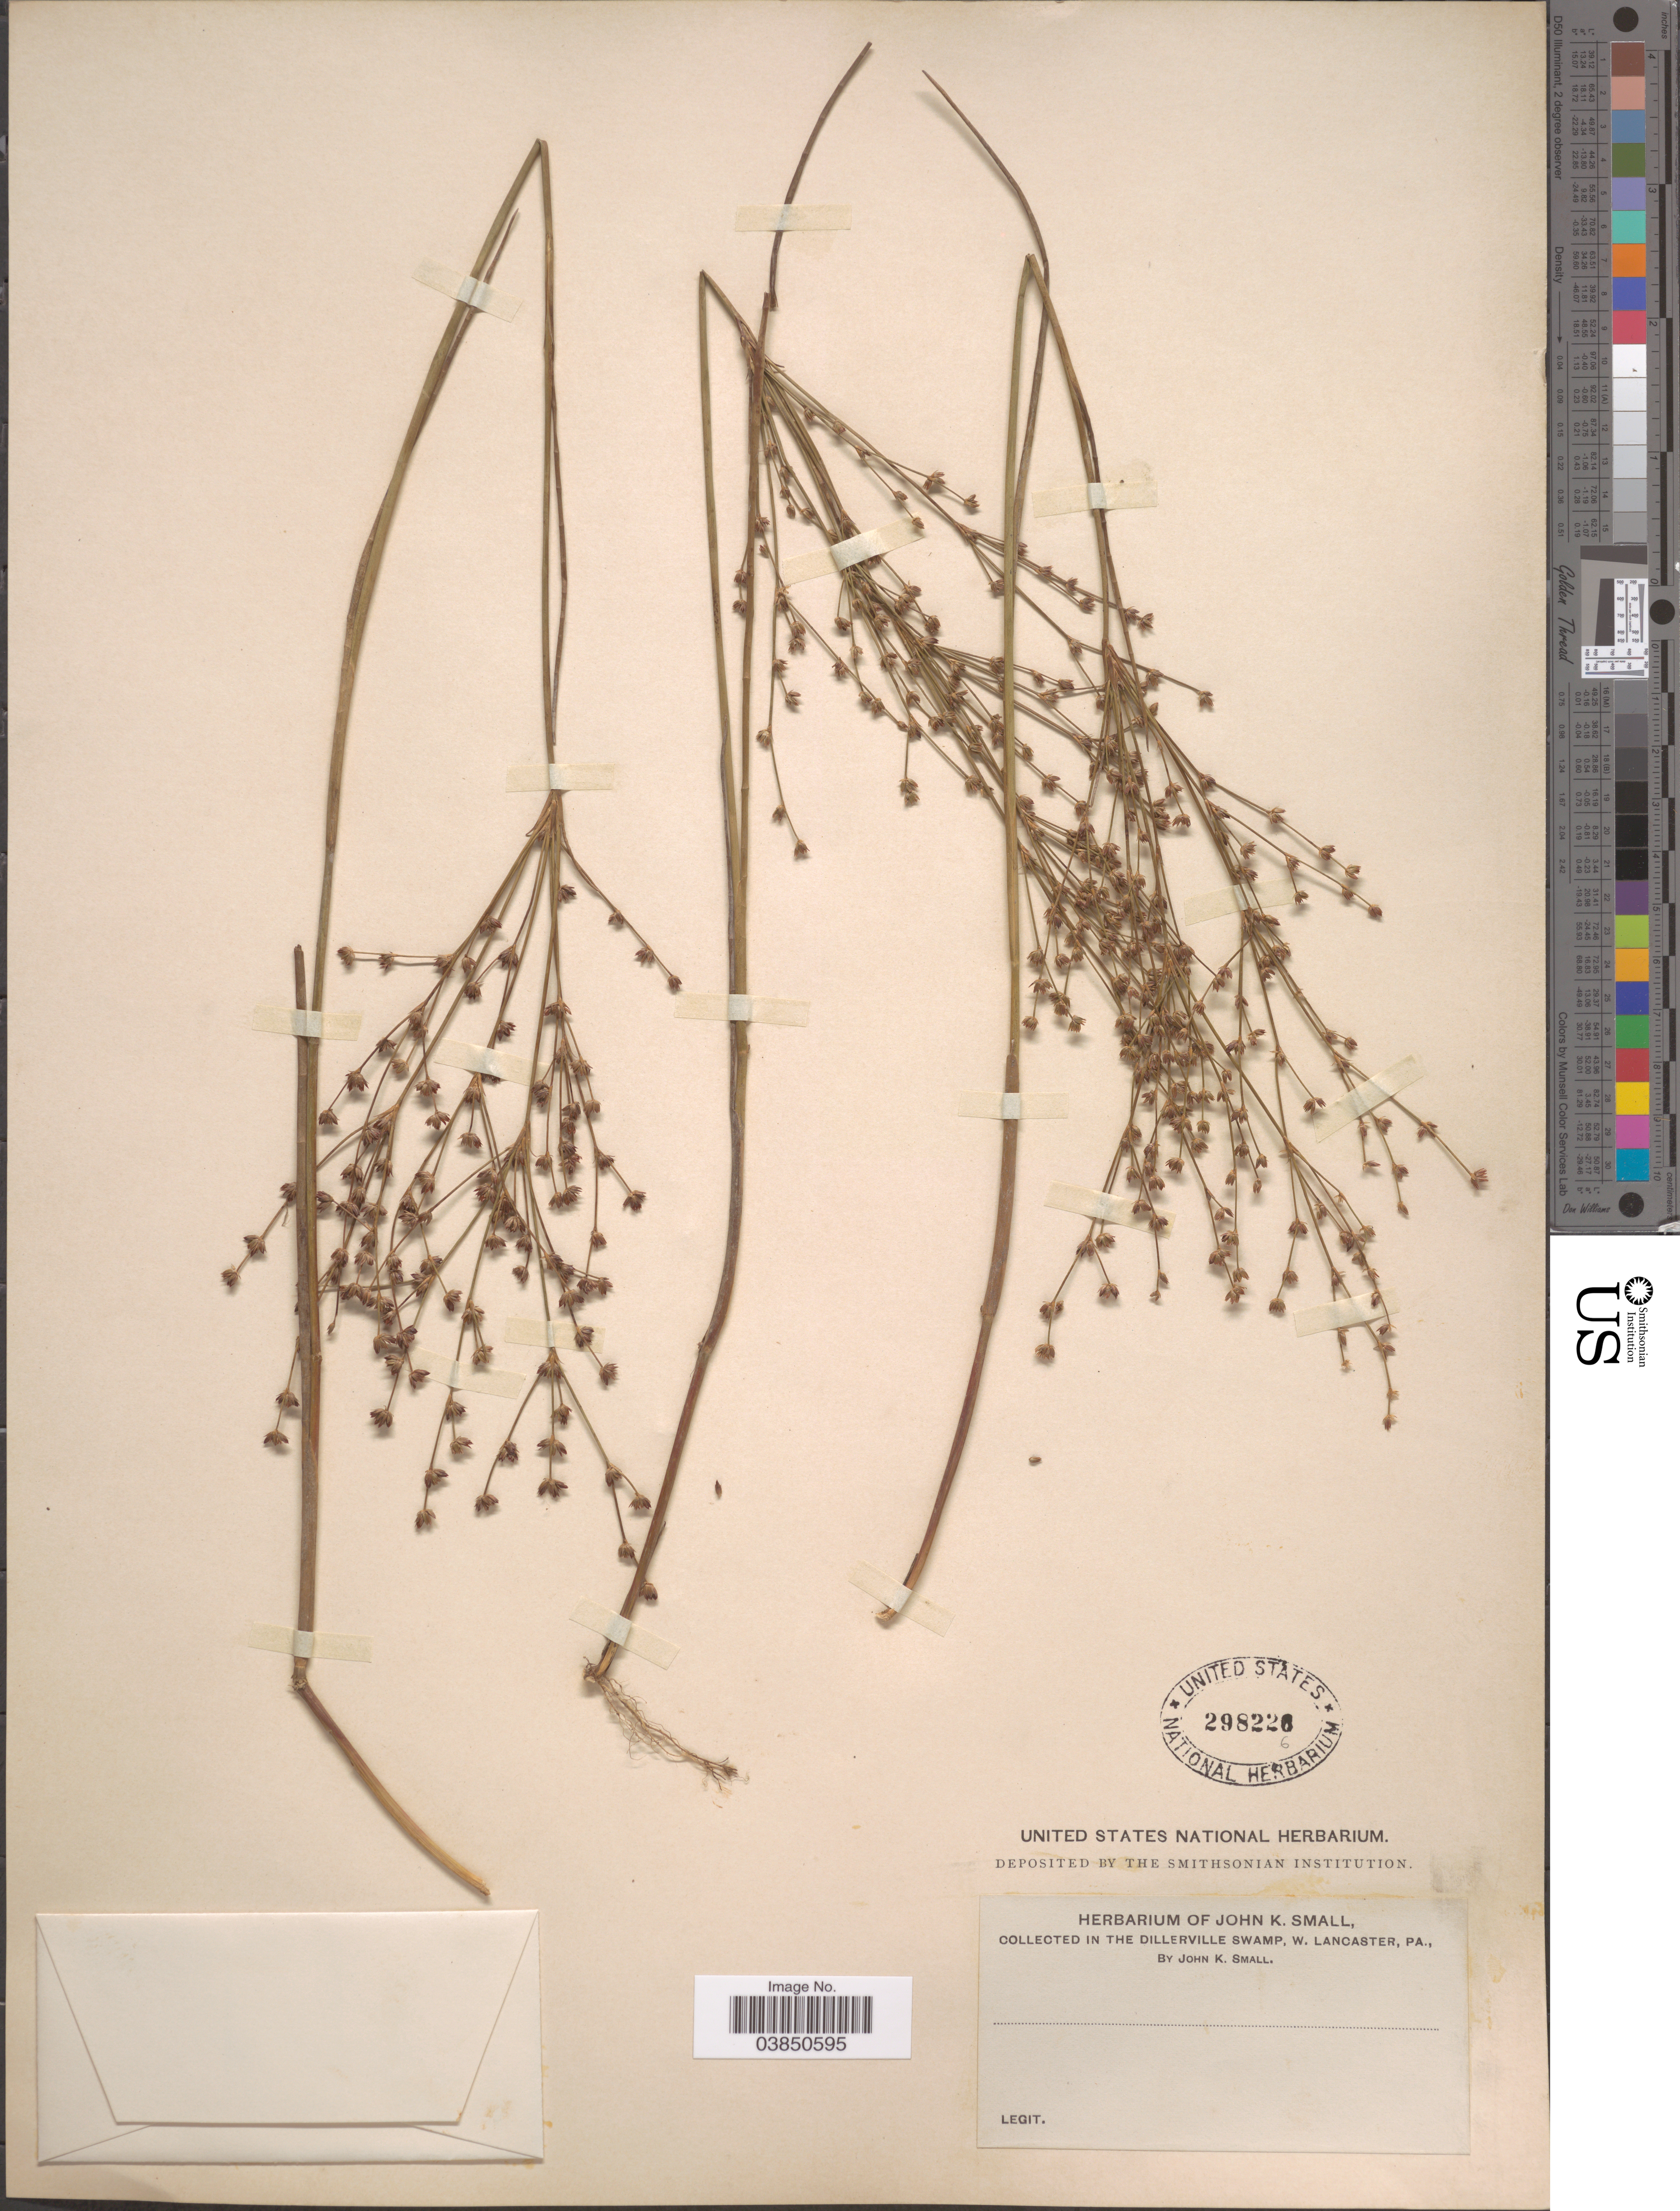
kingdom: Plantae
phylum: Tracheophyta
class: Liliopsida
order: Poales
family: Juncaceae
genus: Juncus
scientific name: Juncus brachycephalus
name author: (Engelm.) Buchenau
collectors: J. K. Small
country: United States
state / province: Pennsylvania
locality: The Dillerville Swamp, W. Lancaster.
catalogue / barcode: US 298226